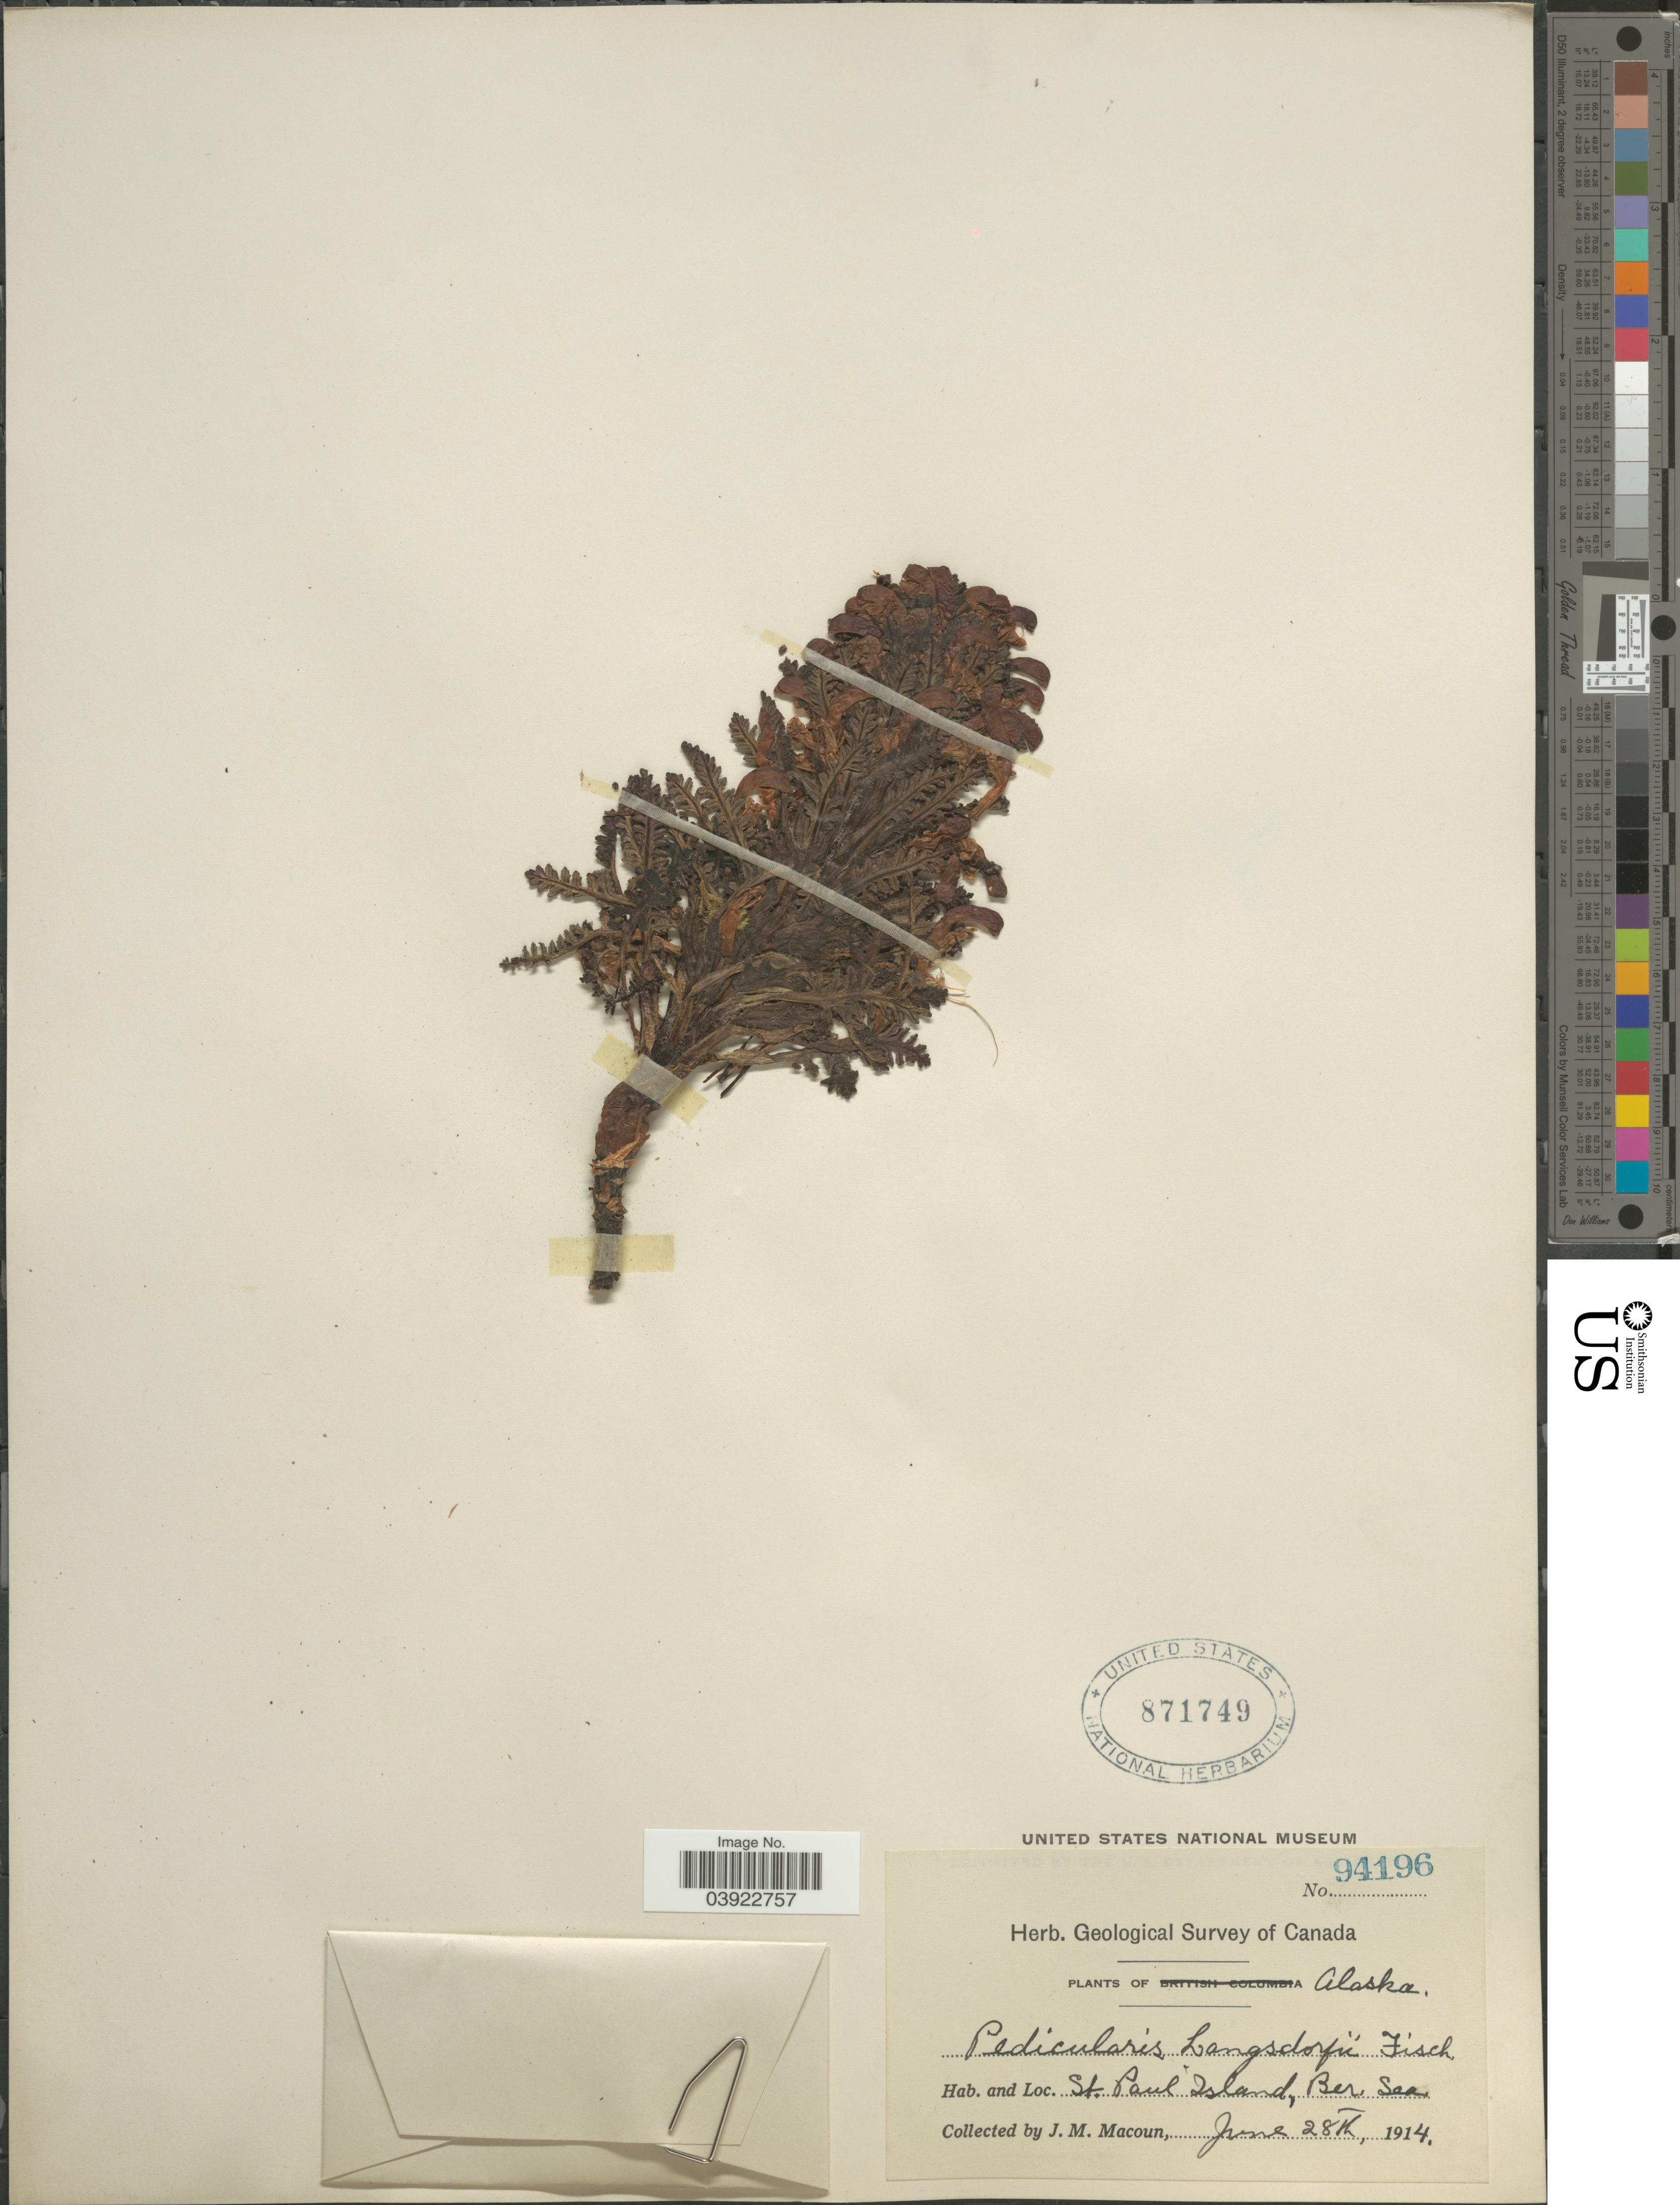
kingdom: Plantae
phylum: Tracheophyta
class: Magnoliopsida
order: Lamiales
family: Orobanchaceae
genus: Pedicularis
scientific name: Pedicularis langsdorffii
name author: Fisch. ex Steven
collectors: J. M. Macoun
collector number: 94196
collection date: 1914-06-28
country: United States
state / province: Alaska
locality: St. Paul Island, Ber. Sea.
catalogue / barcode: US 871749